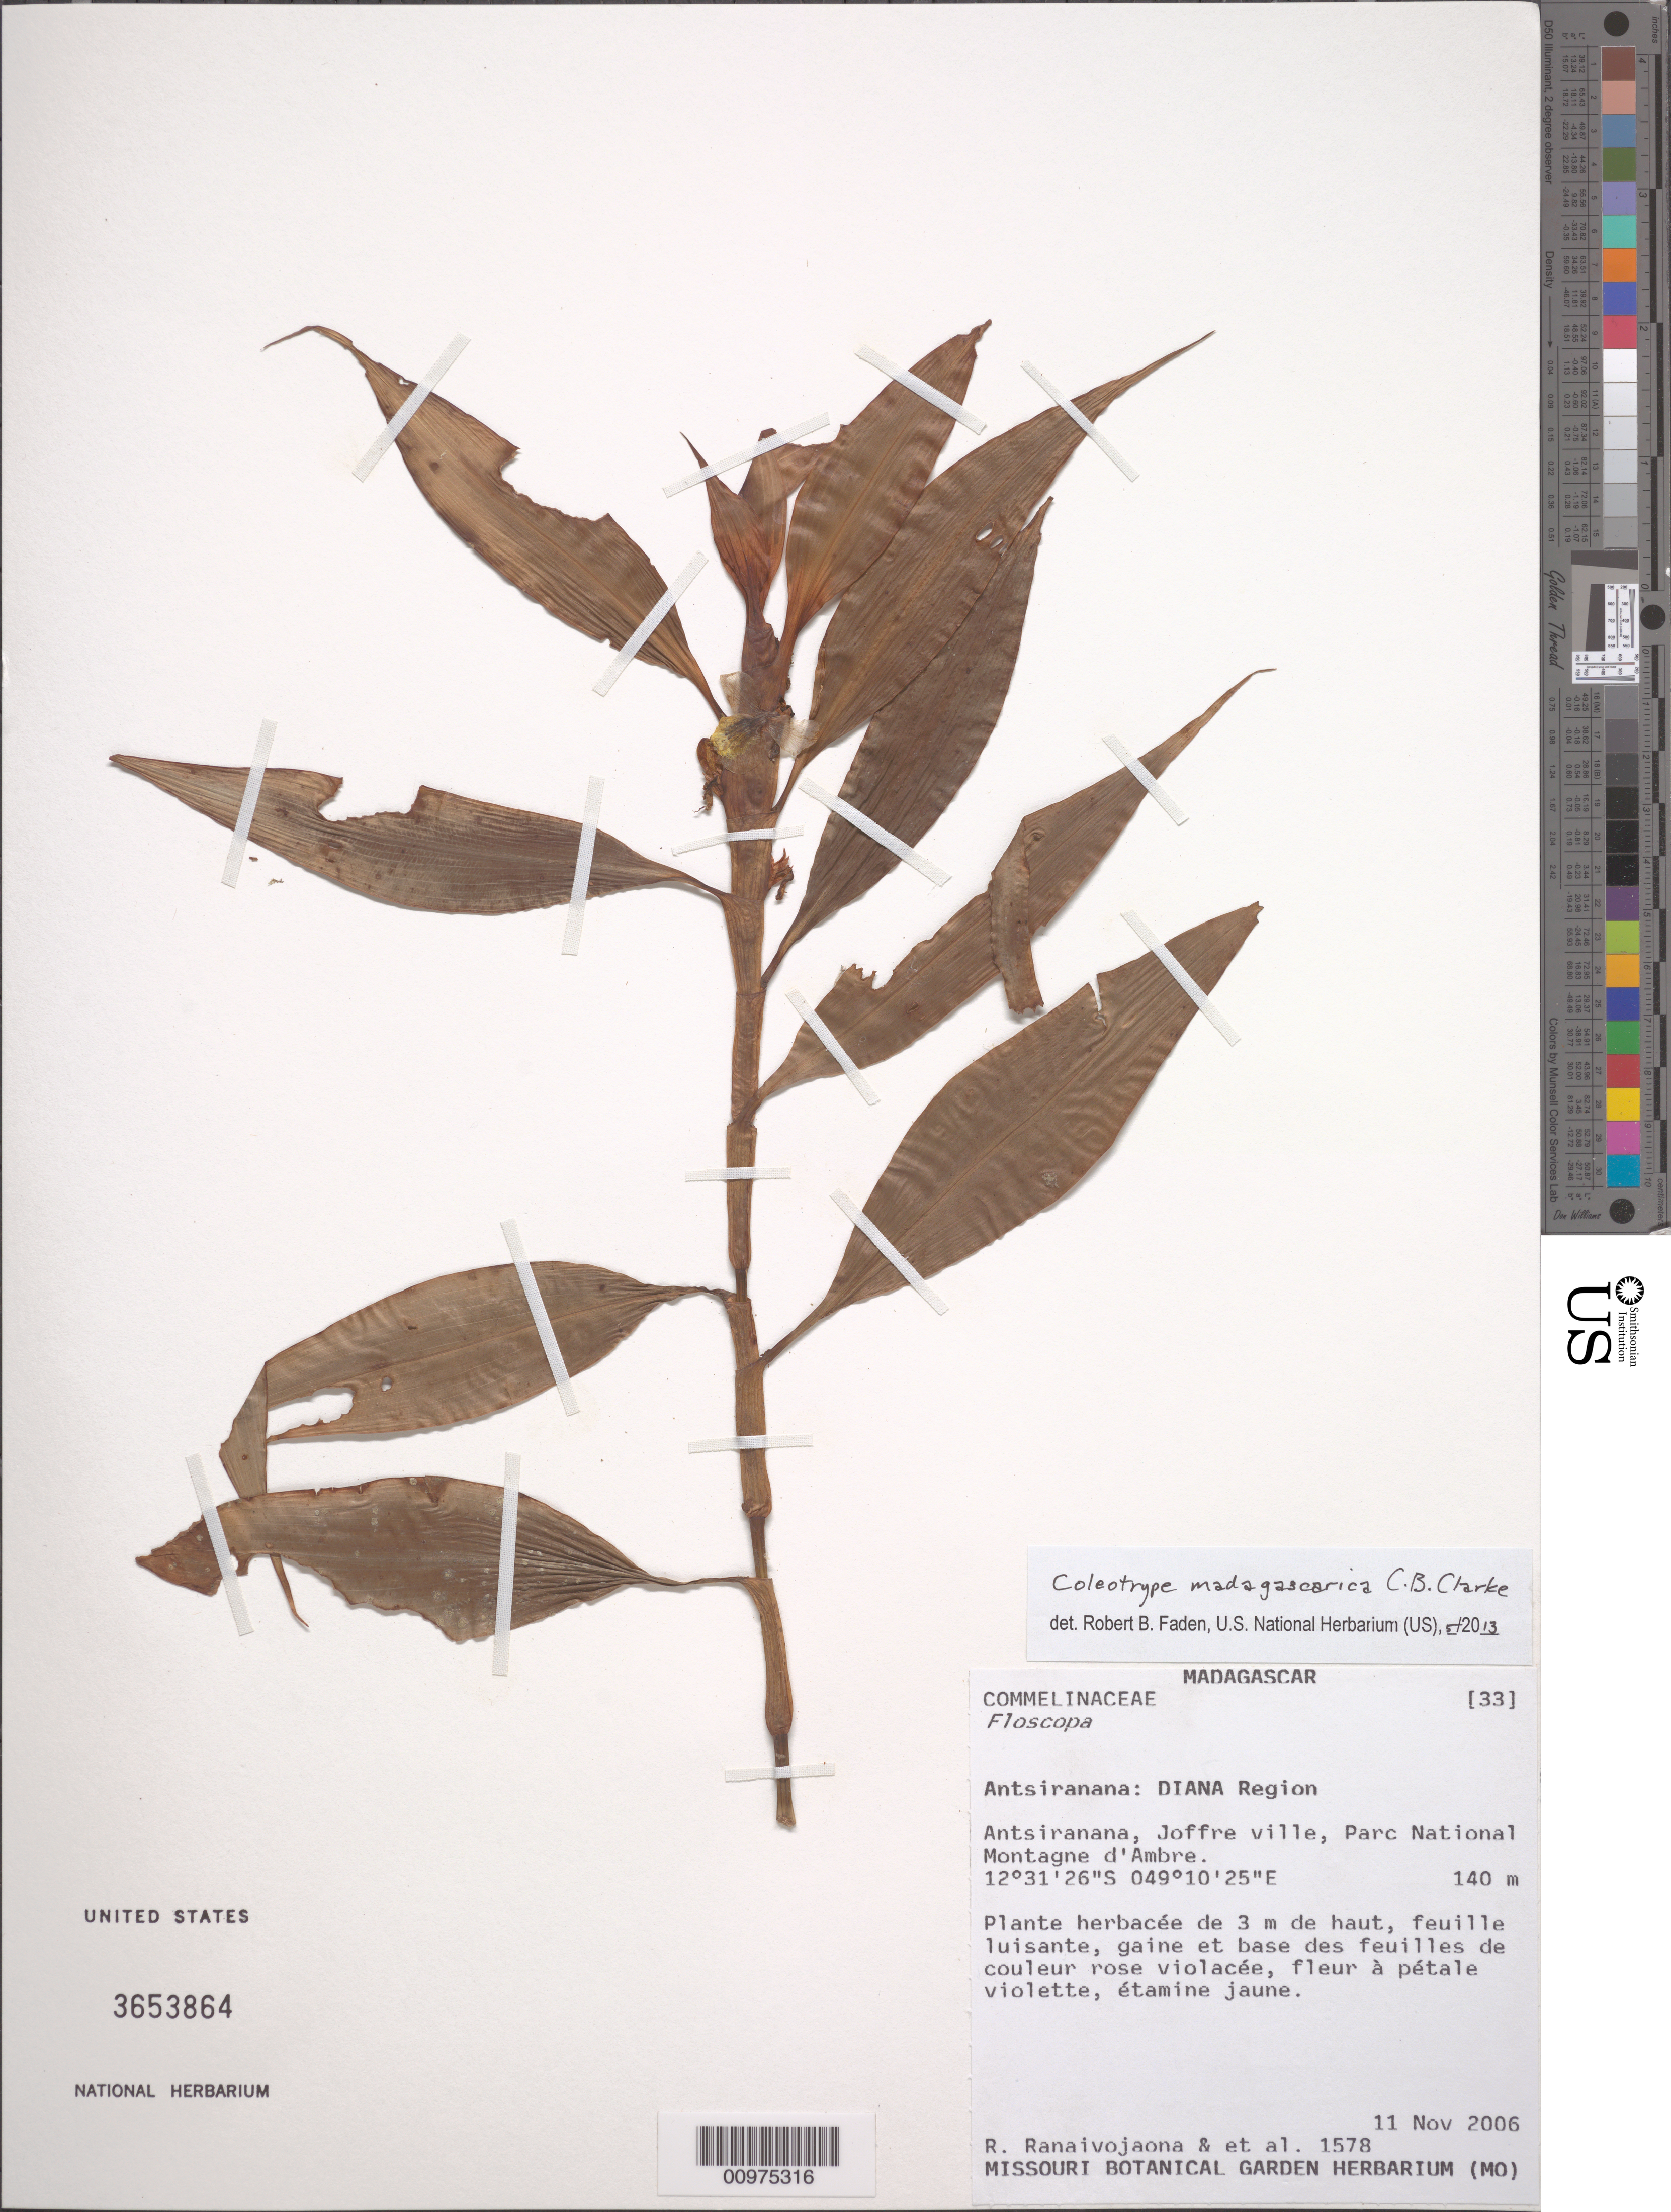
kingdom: Plantae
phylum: Tracheophyta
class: Liliopsida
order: Commelinales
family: Commelinaceae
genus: Coleotrype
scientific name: Coleotrype madagascarica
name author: C.B. Clarke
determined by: Faden, Robert B., (US), Smithsonian Institution - National Museum of Natural History (UNITED STATES)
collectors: R. Ranaivojaona et al.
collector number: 1578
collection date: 2006-11-11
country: Madagascar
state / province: Diana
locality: Joffre ville, Parc National Montagne d'Ambre.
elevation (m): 140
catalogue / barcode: US 3653864